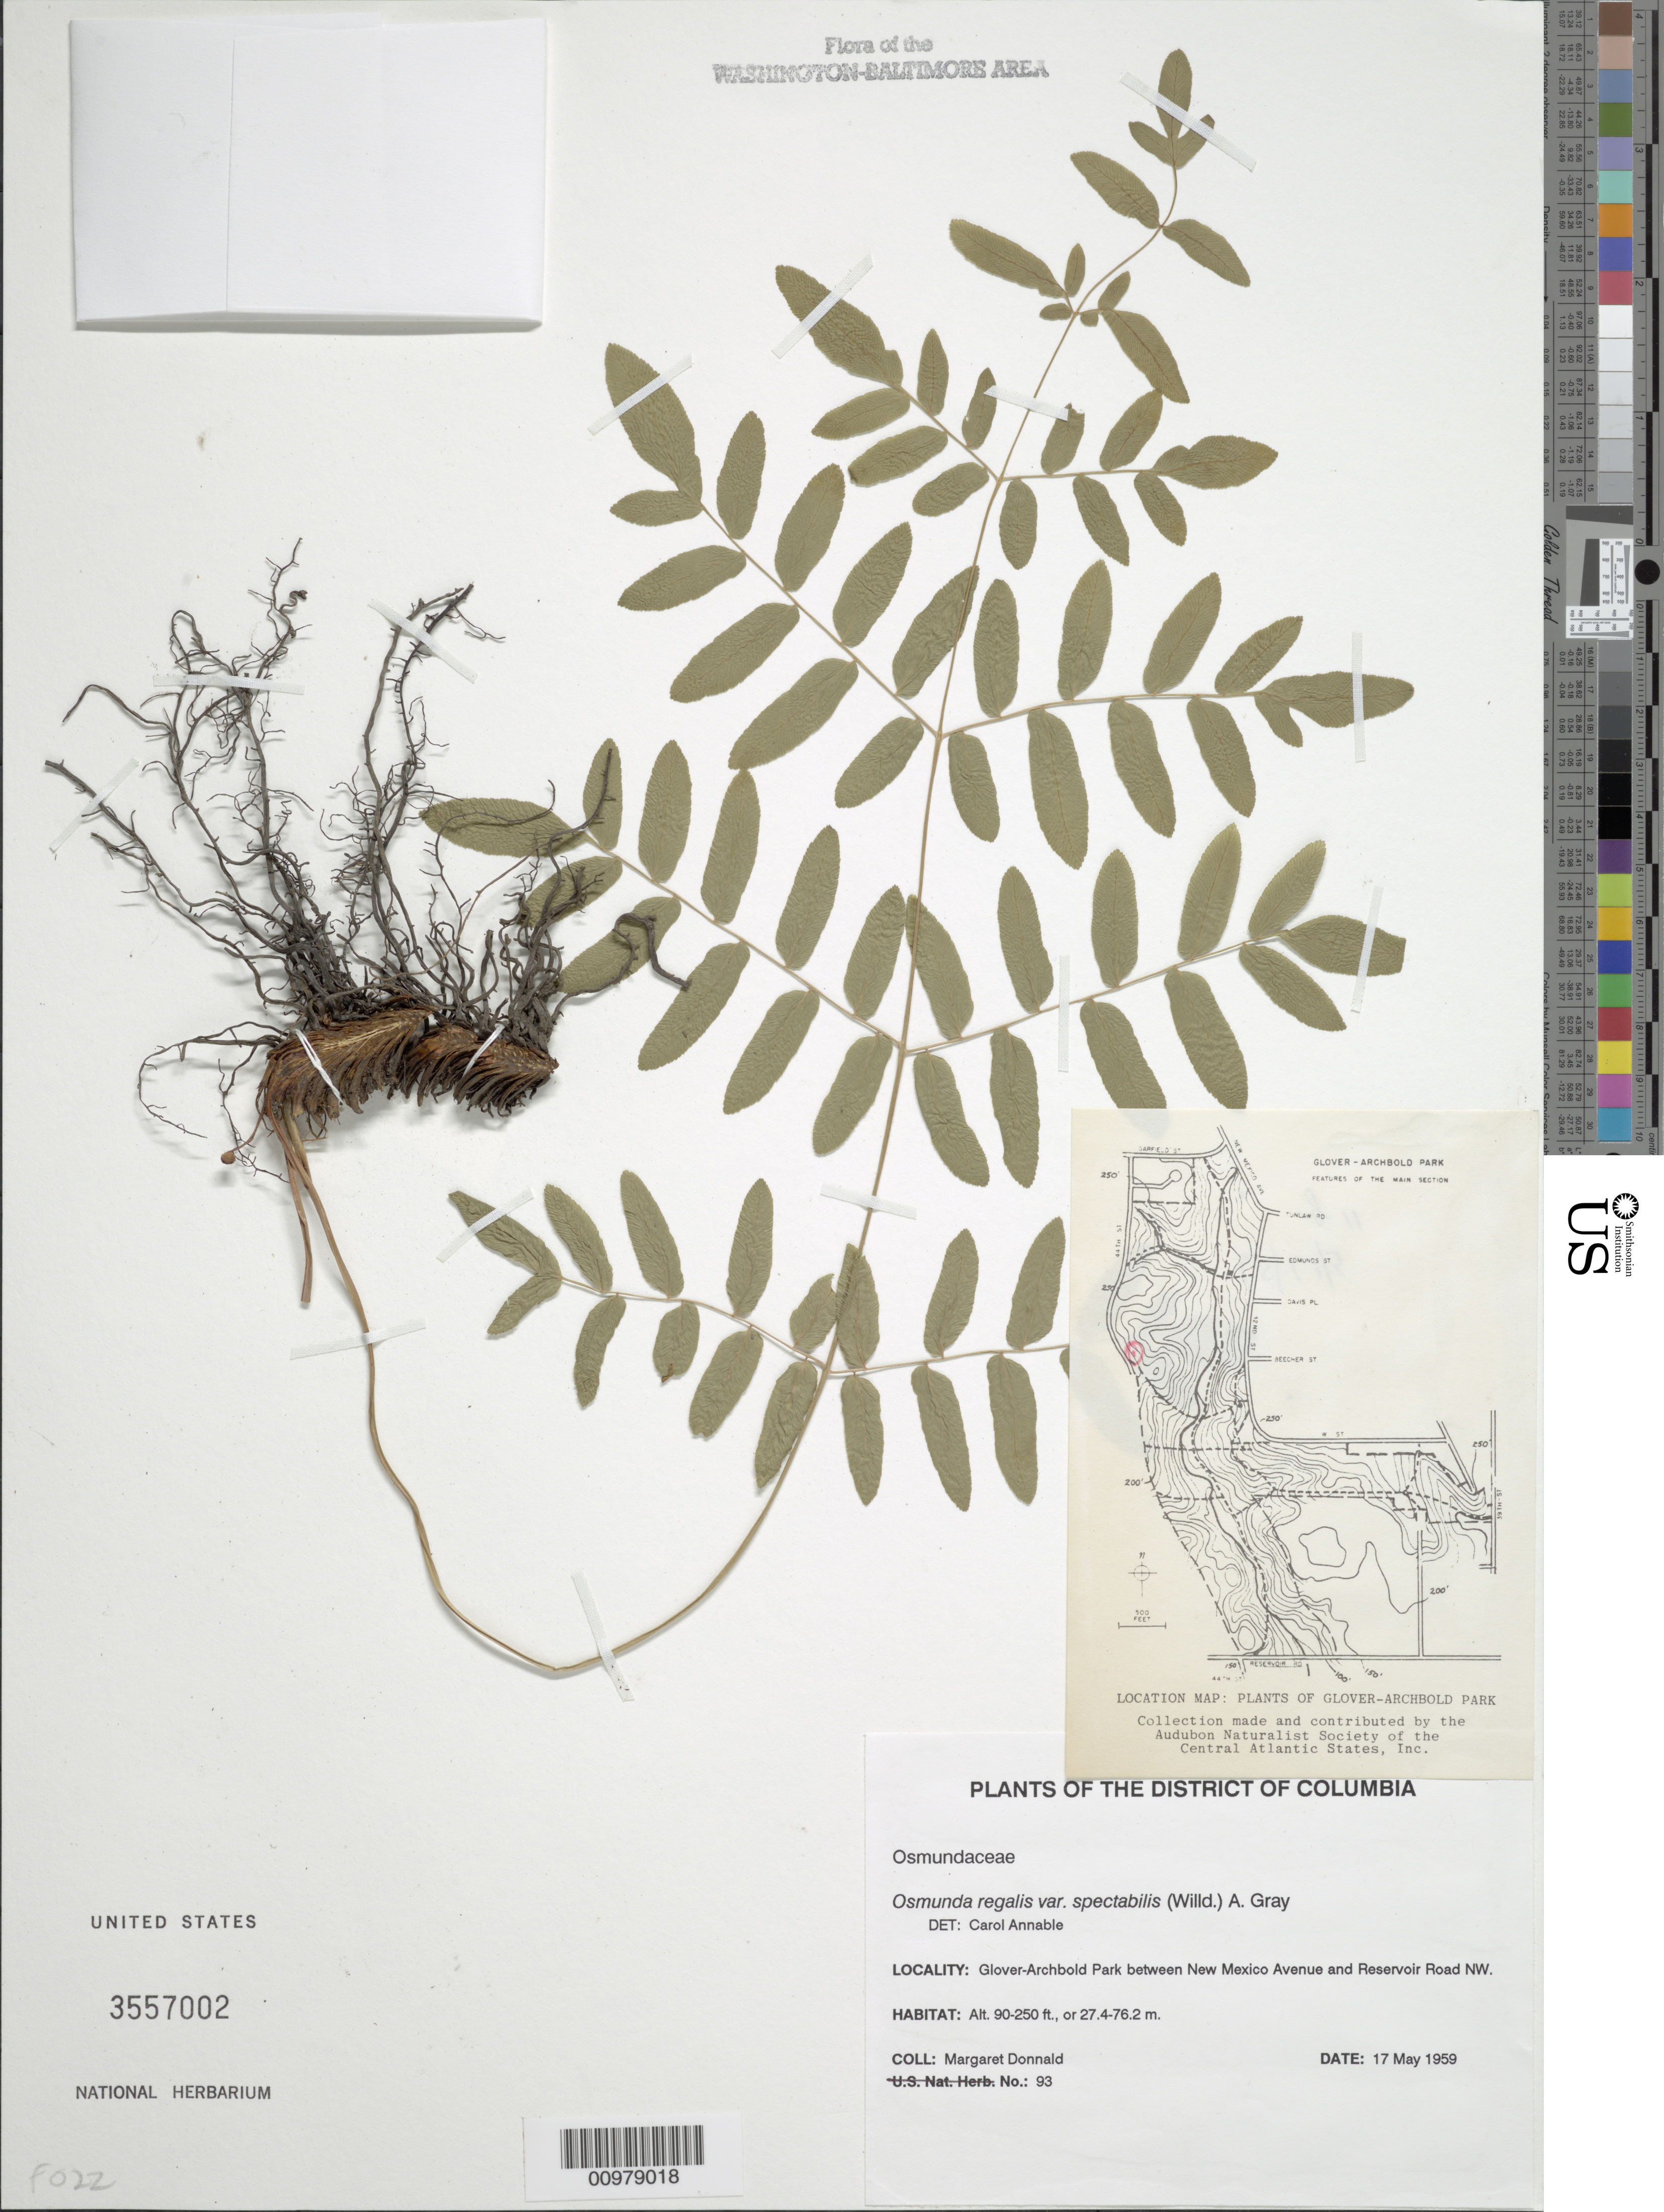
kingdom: Plantae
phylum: Tracheophyta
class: Polypodiopsida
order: Osmundales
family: Osmundaceae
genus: Osmunda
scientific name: Osmunda regalis var. spectabilis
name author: (Willd.) A. Gray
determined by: Annable, C. R.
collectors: M. Donnald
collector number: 93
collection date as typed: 17 May 1959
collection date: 1959-05-17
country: United States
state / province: District of Columbia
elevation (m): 27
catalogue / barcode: US 3557002